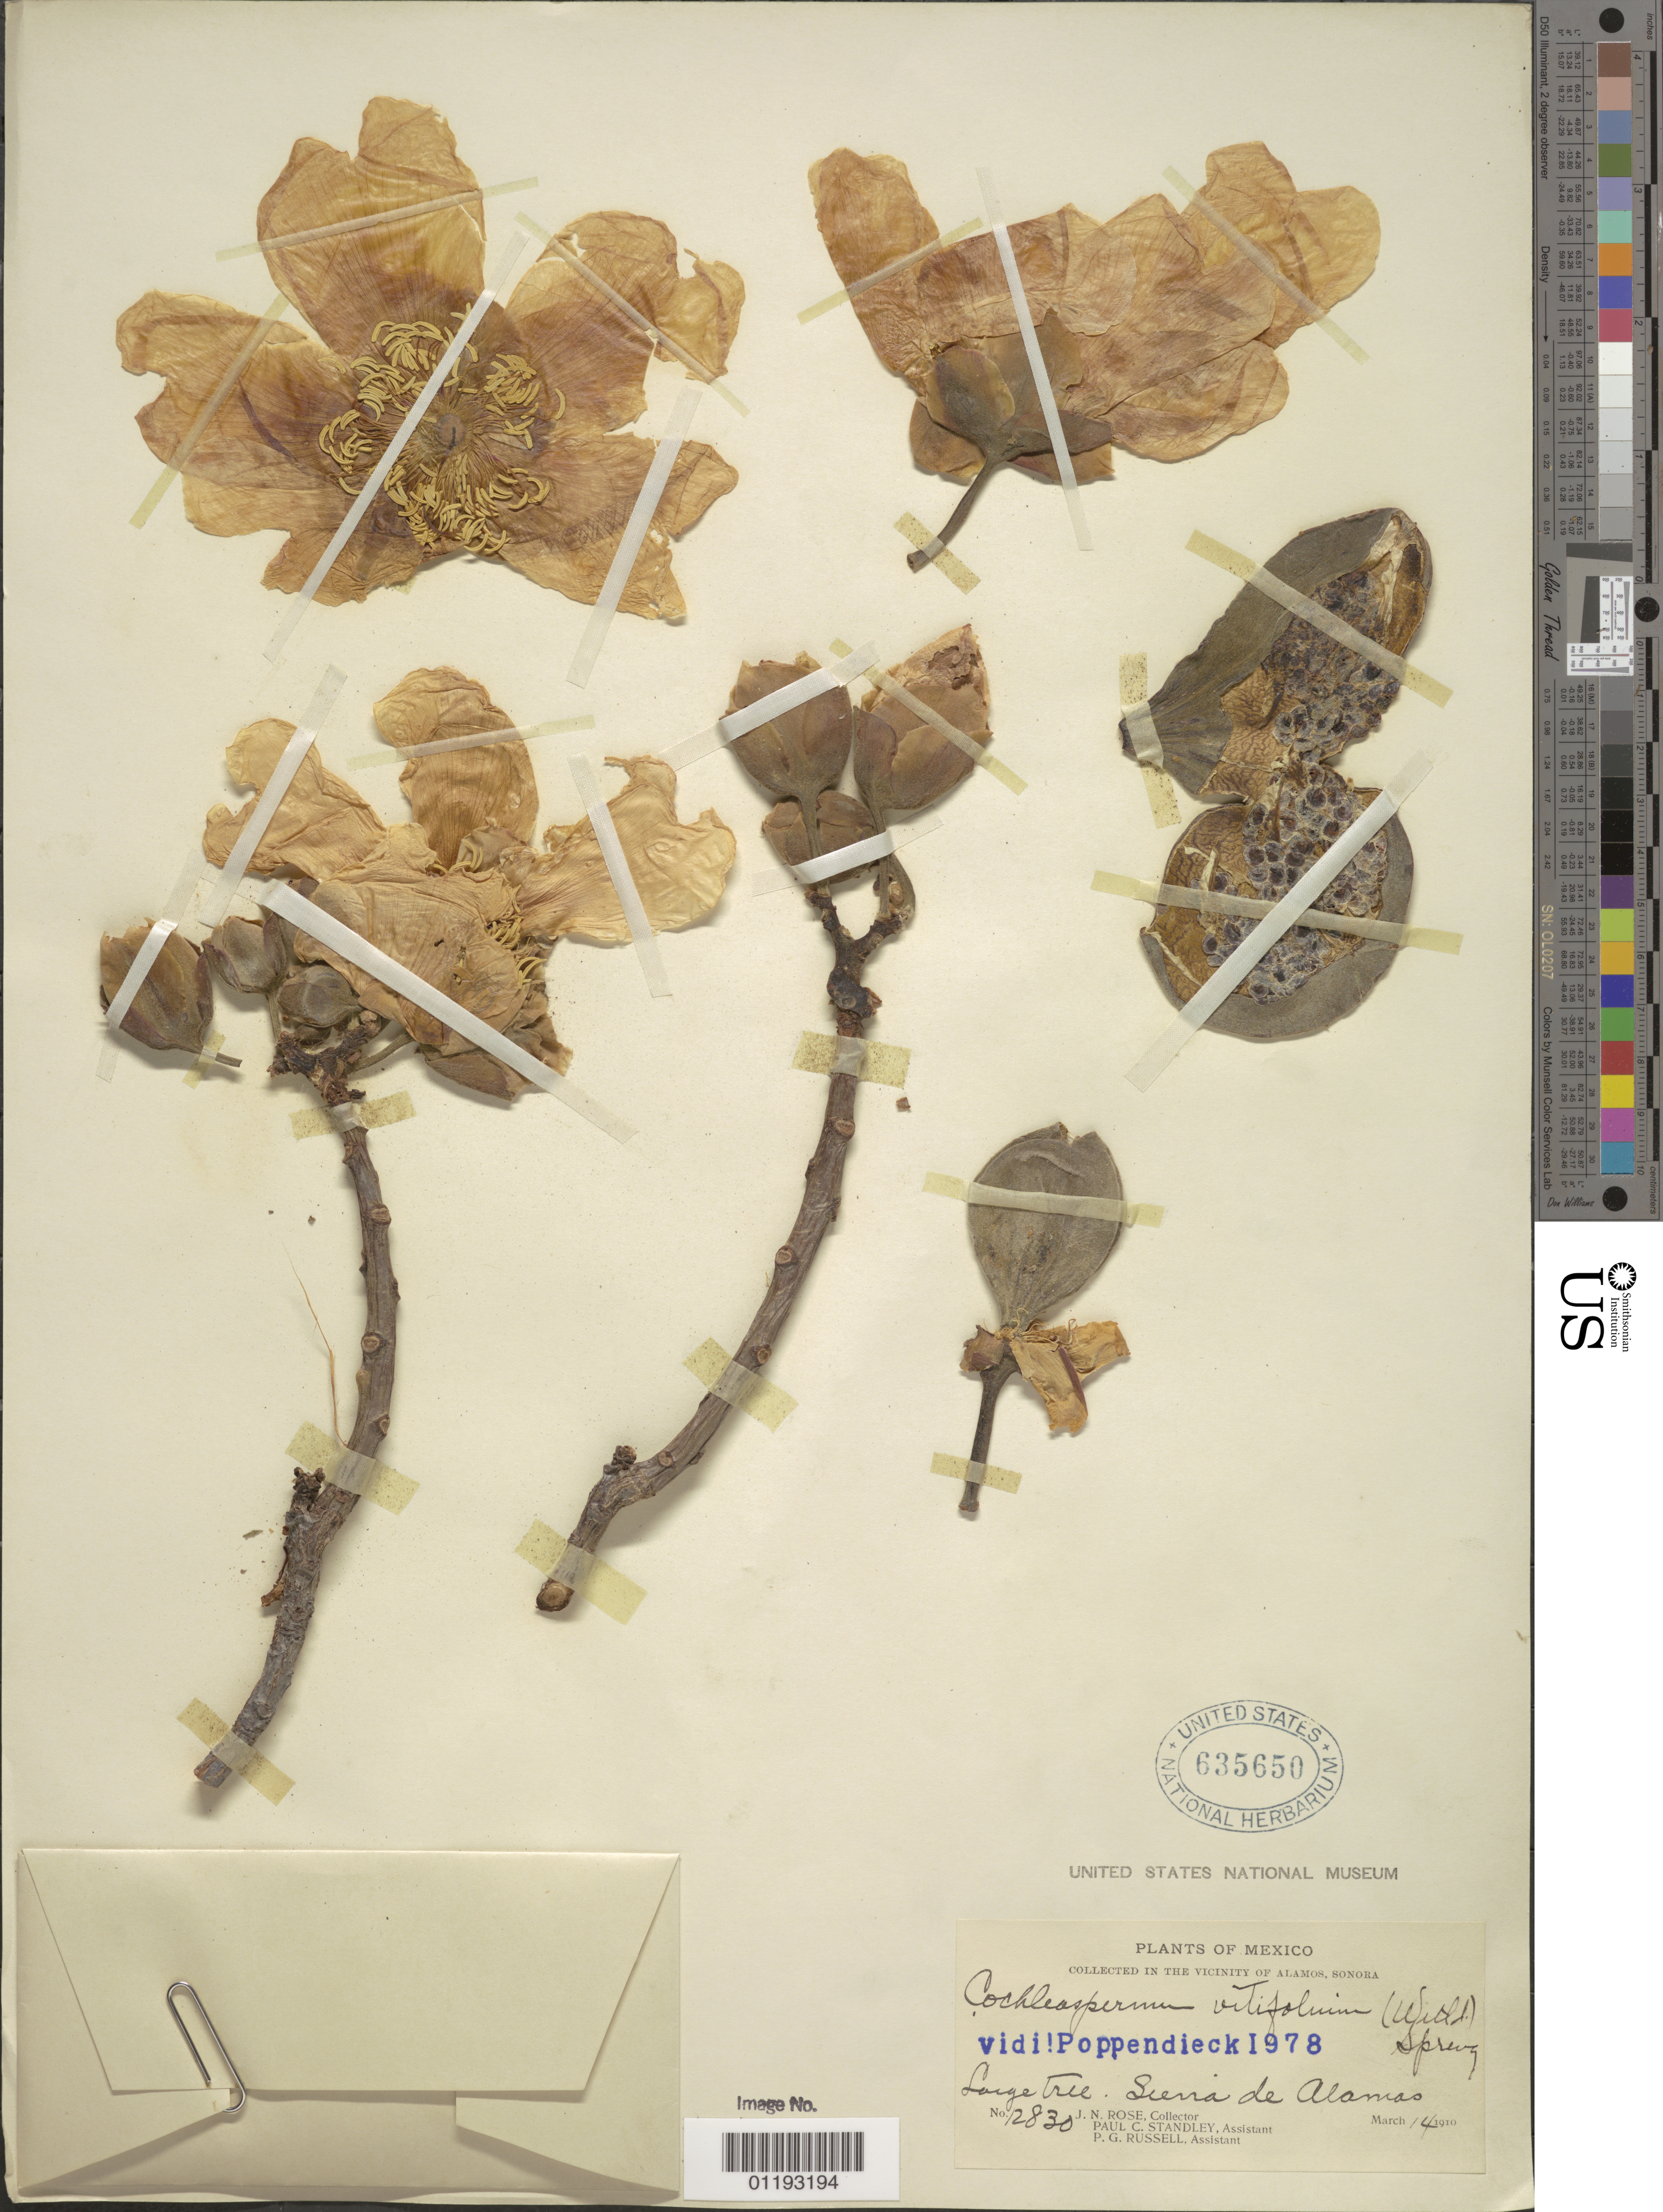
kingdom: Plantae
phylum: Tracheophyta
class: Magnoliopsida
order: Malvales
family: Cochlospermaceae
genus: Cochlospermum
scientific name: Cochlospermum vitifolium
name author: (Willd.) Spreng.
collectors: J. N. Rose, P. C. Standley & P. G. Russell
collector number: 12830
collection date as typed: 14 Mar 1910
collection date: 1910-03-14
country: Mexico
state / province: Sonora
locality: Sierra de Alamos in the vicinity of Alamos, Sonora.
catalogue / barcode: US 635650